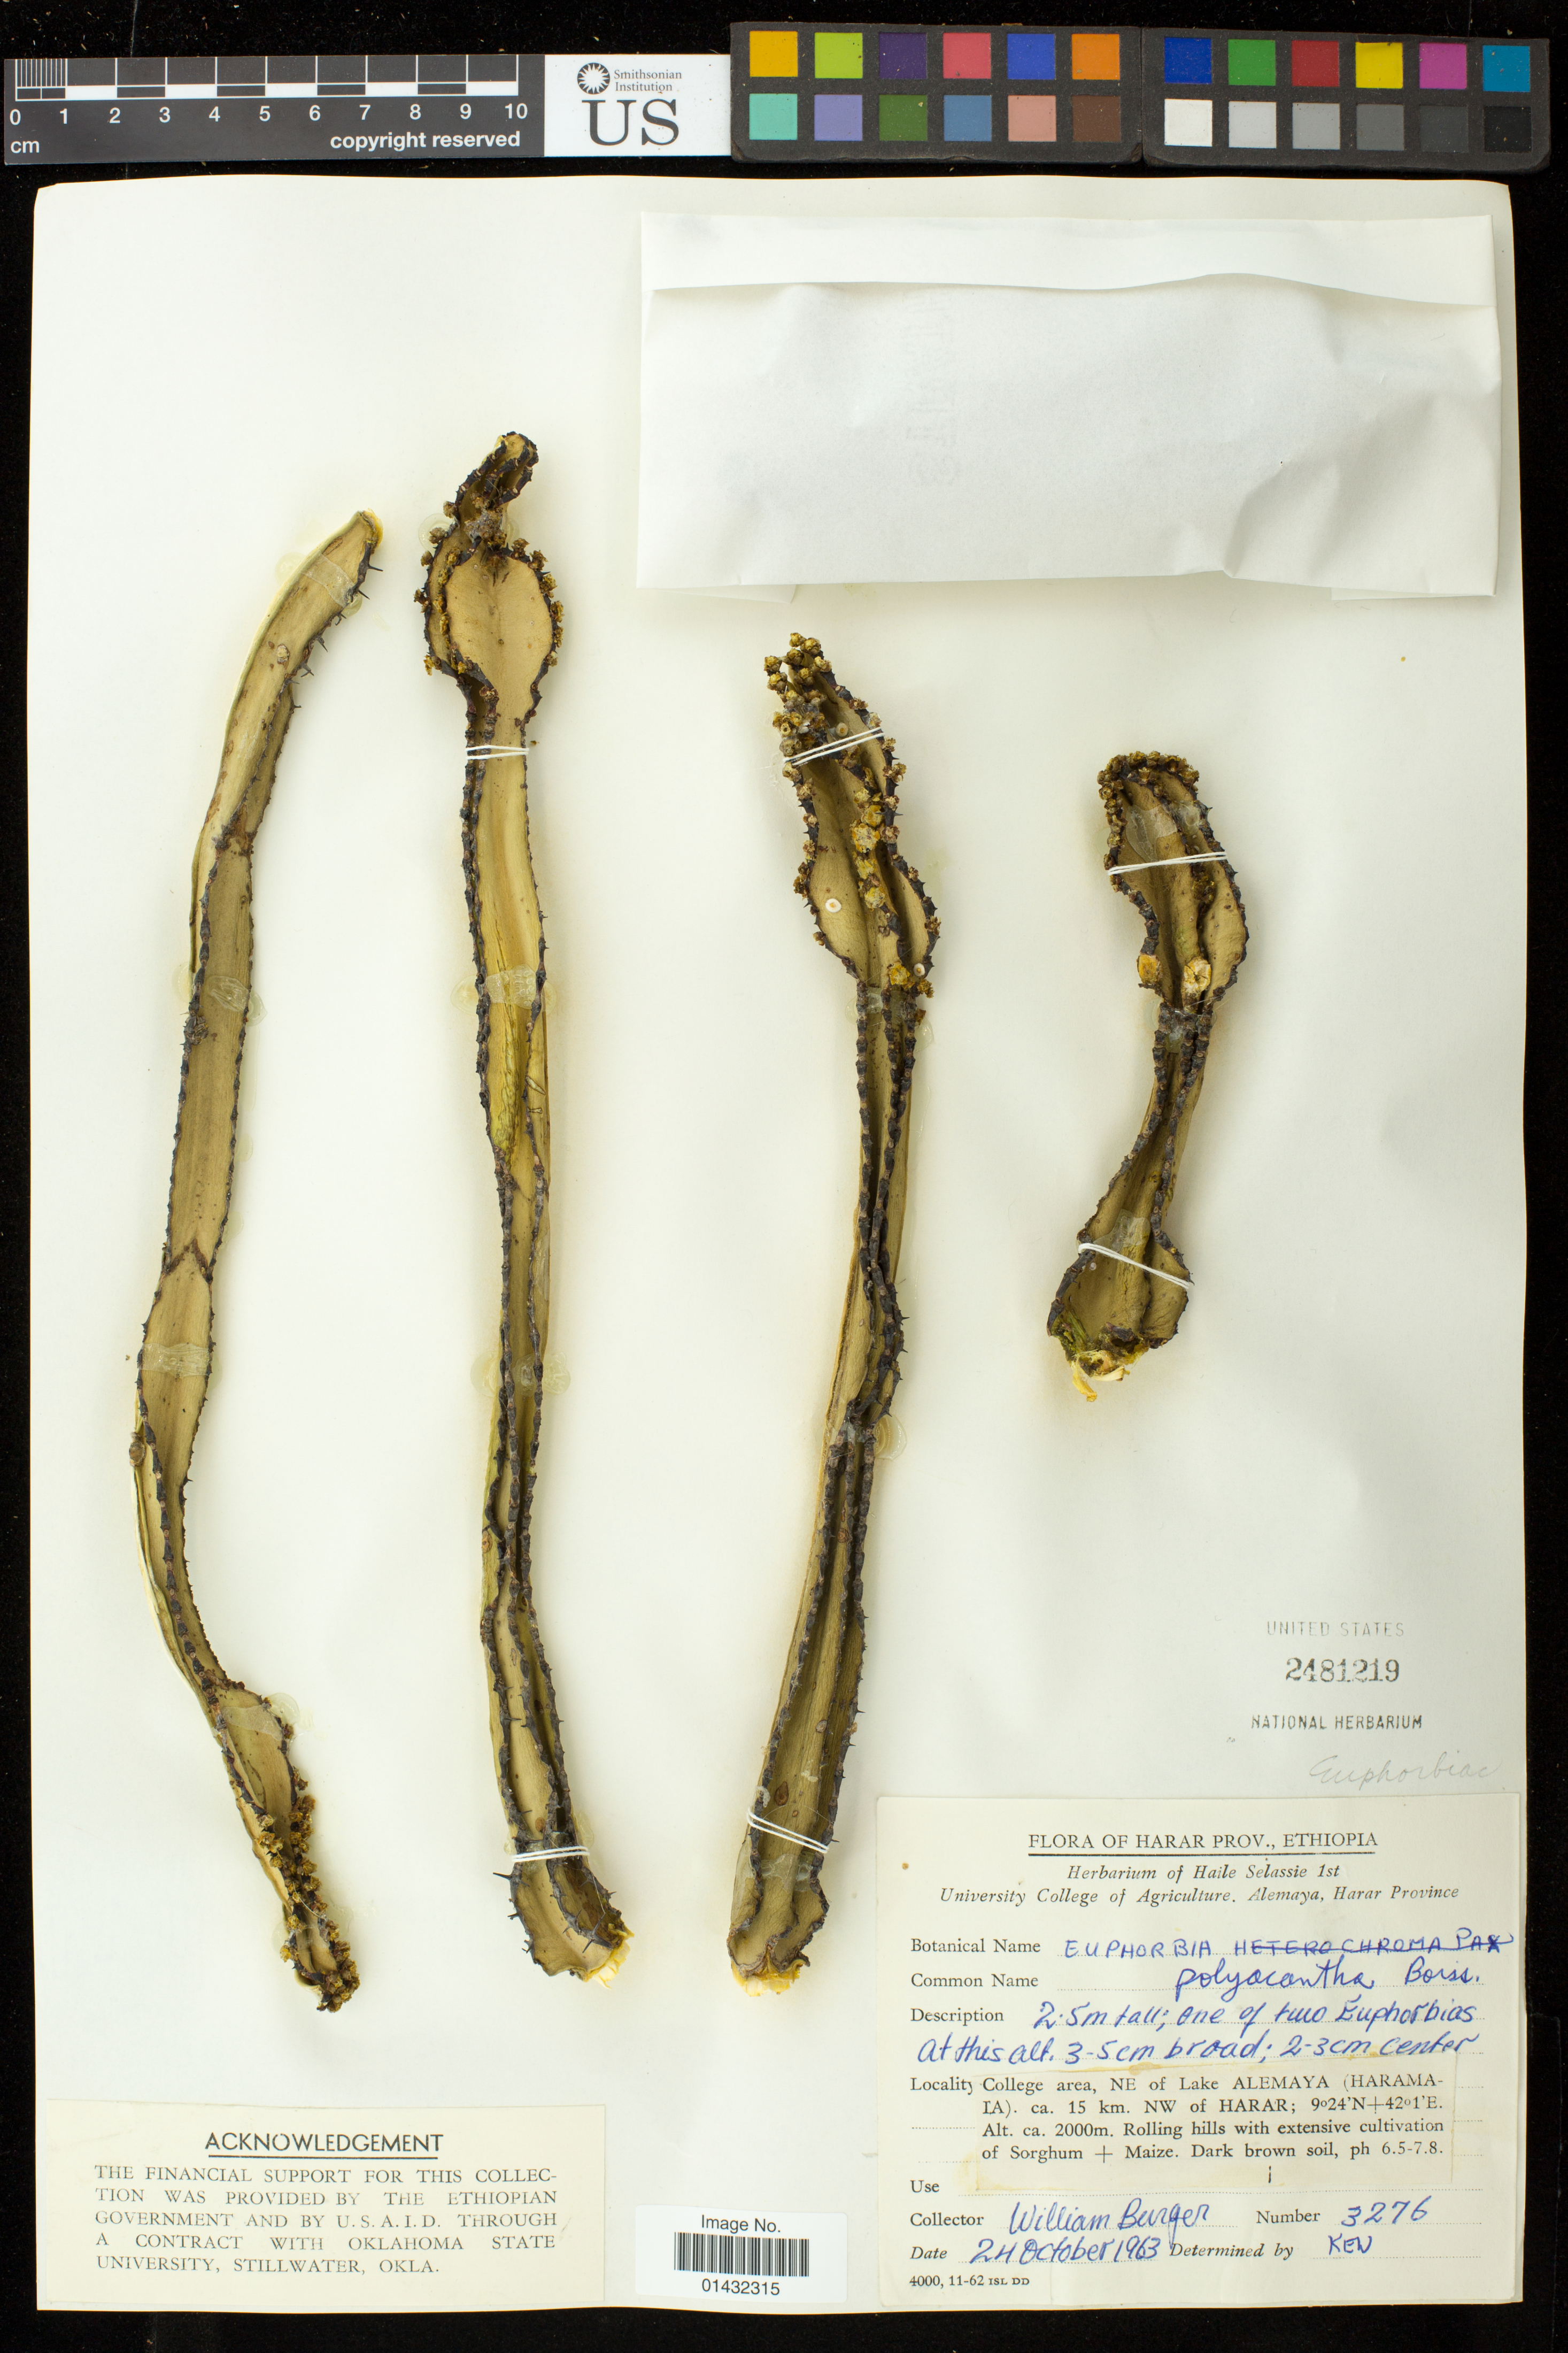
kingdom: Plantae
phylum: Tracheophyta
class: Magnoliopsida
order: Malpighiales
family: Euphorbiaceae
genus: Euphorbia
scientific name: Euphorbia polyacantha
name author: Boiss.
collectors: W. Burger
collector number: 3276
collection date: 1963-10-24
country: Ethiopia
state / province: Oromiya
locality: College area,NE of Lake ALEMAYA (HARAMA-LA). 15 km. NW of HARAR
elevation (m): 2000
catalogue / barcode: US 2481219